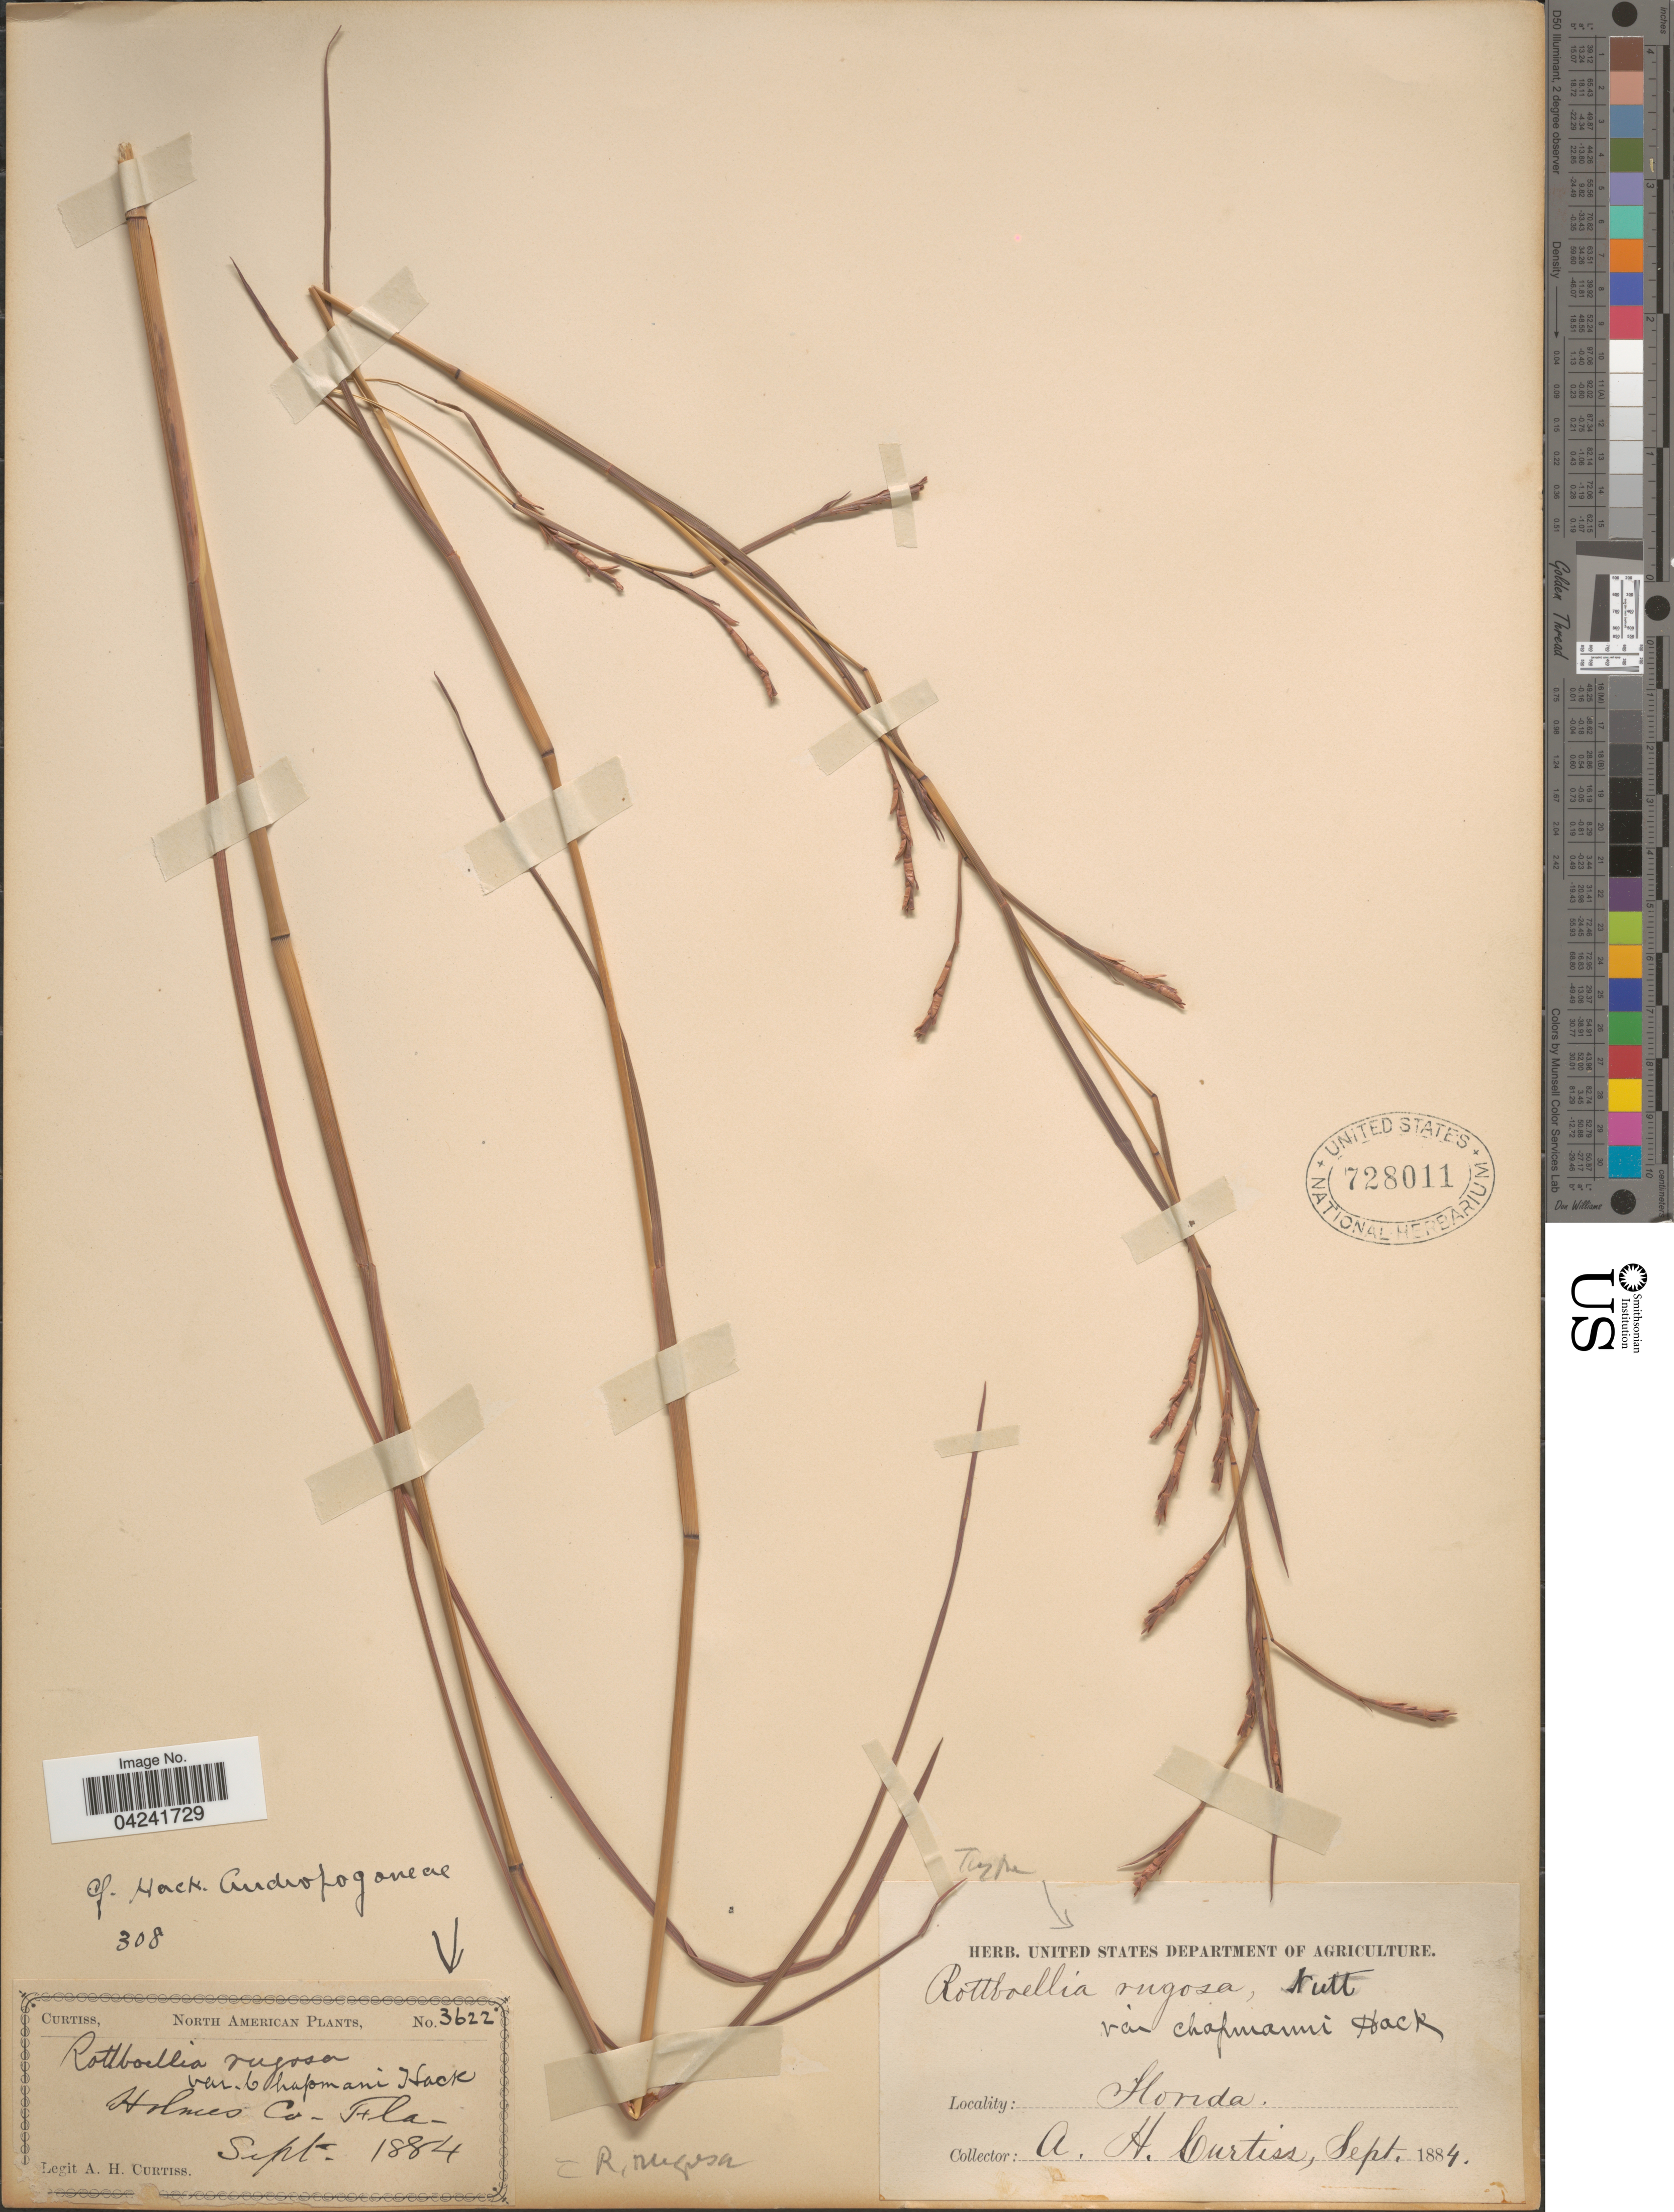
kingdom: Plantae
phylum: Tracheophyta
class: Liliopsida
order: Poales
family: Poaceae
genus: Mnesithea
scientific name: Mnesithea rugosa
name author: (Nutt.) de Koning & Sosef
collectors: A. H. Curtiss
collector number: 3622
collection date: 1884-09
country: United States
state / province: Florida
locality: Holmes Co.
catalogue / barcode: US 728011